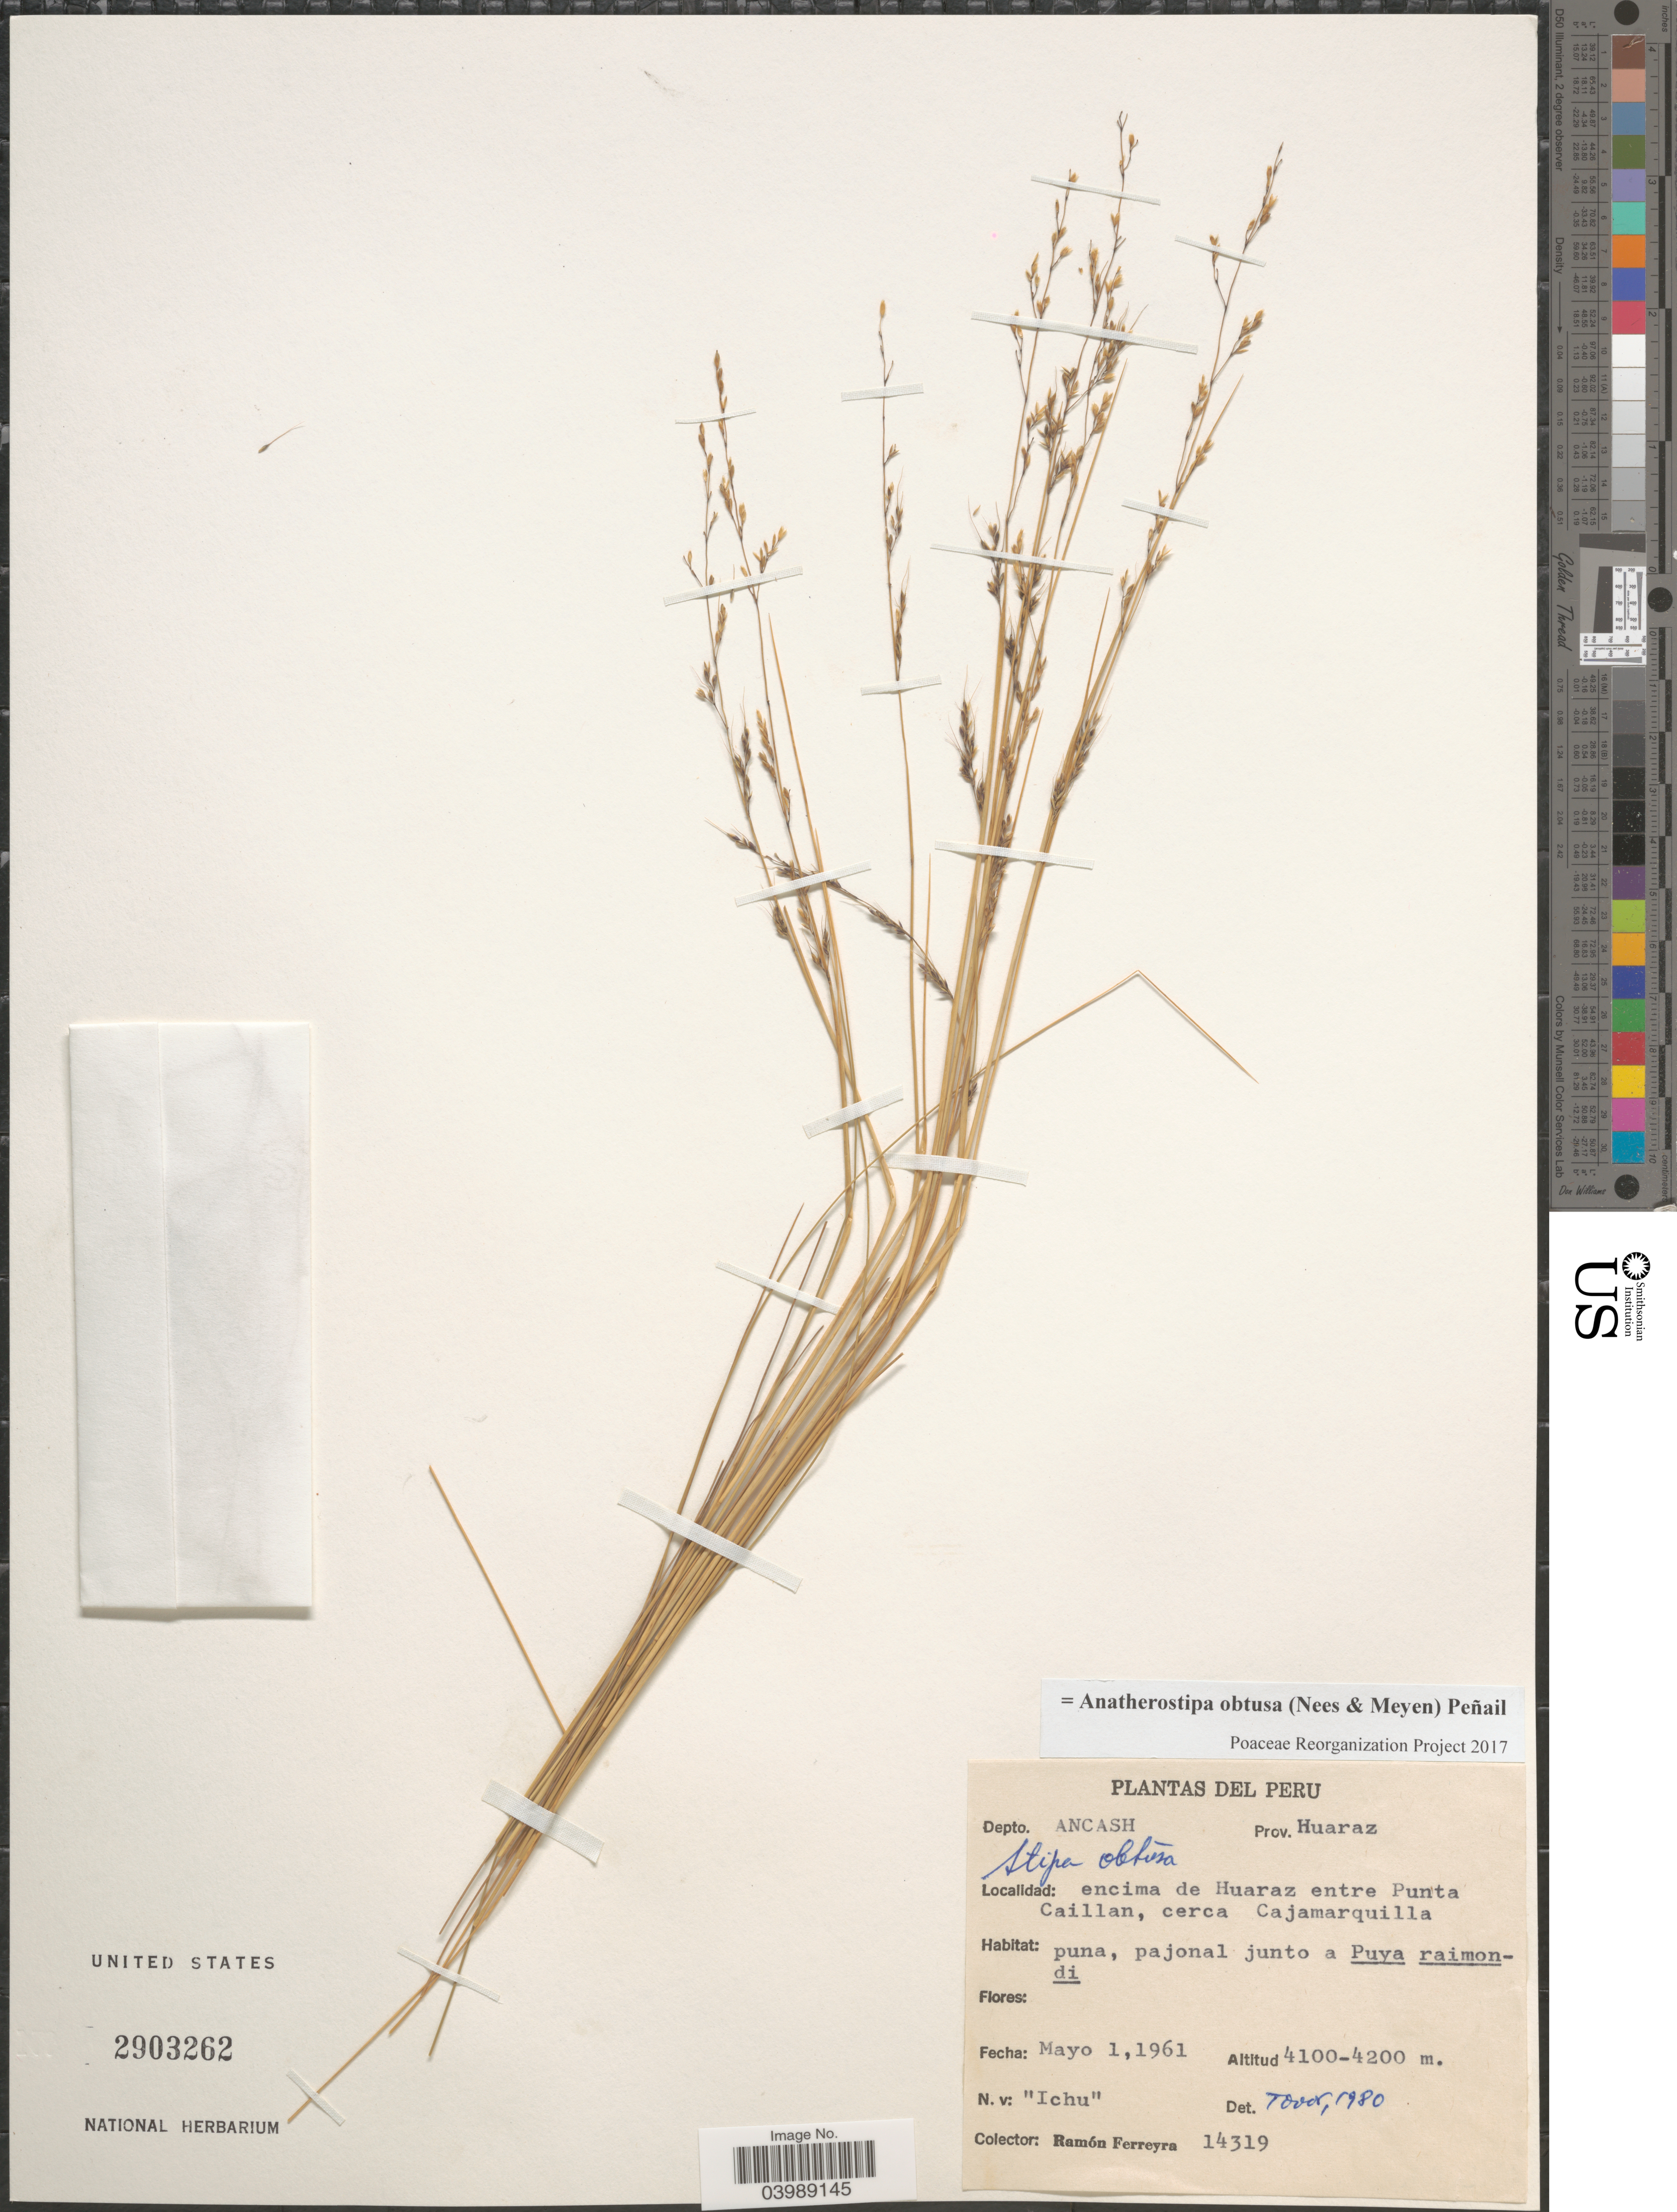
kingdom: Plantae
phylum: Tracheophyta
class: Liliopsida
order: Poales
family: Poaceae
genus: Anatherostipa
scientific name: Anatherostipa obtusa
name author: (Nees & Meyen) Peñailillo B.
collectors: R. A. Ferreyra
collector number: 14319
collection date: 1961-05-01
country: Peru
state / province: Ancash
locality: Depto. Ancash. Prov. Huaraz.Encima de Huaraz entre Punta Caillan, cerca Cajamarquilla.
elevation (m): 4100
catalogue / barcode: US 2903262